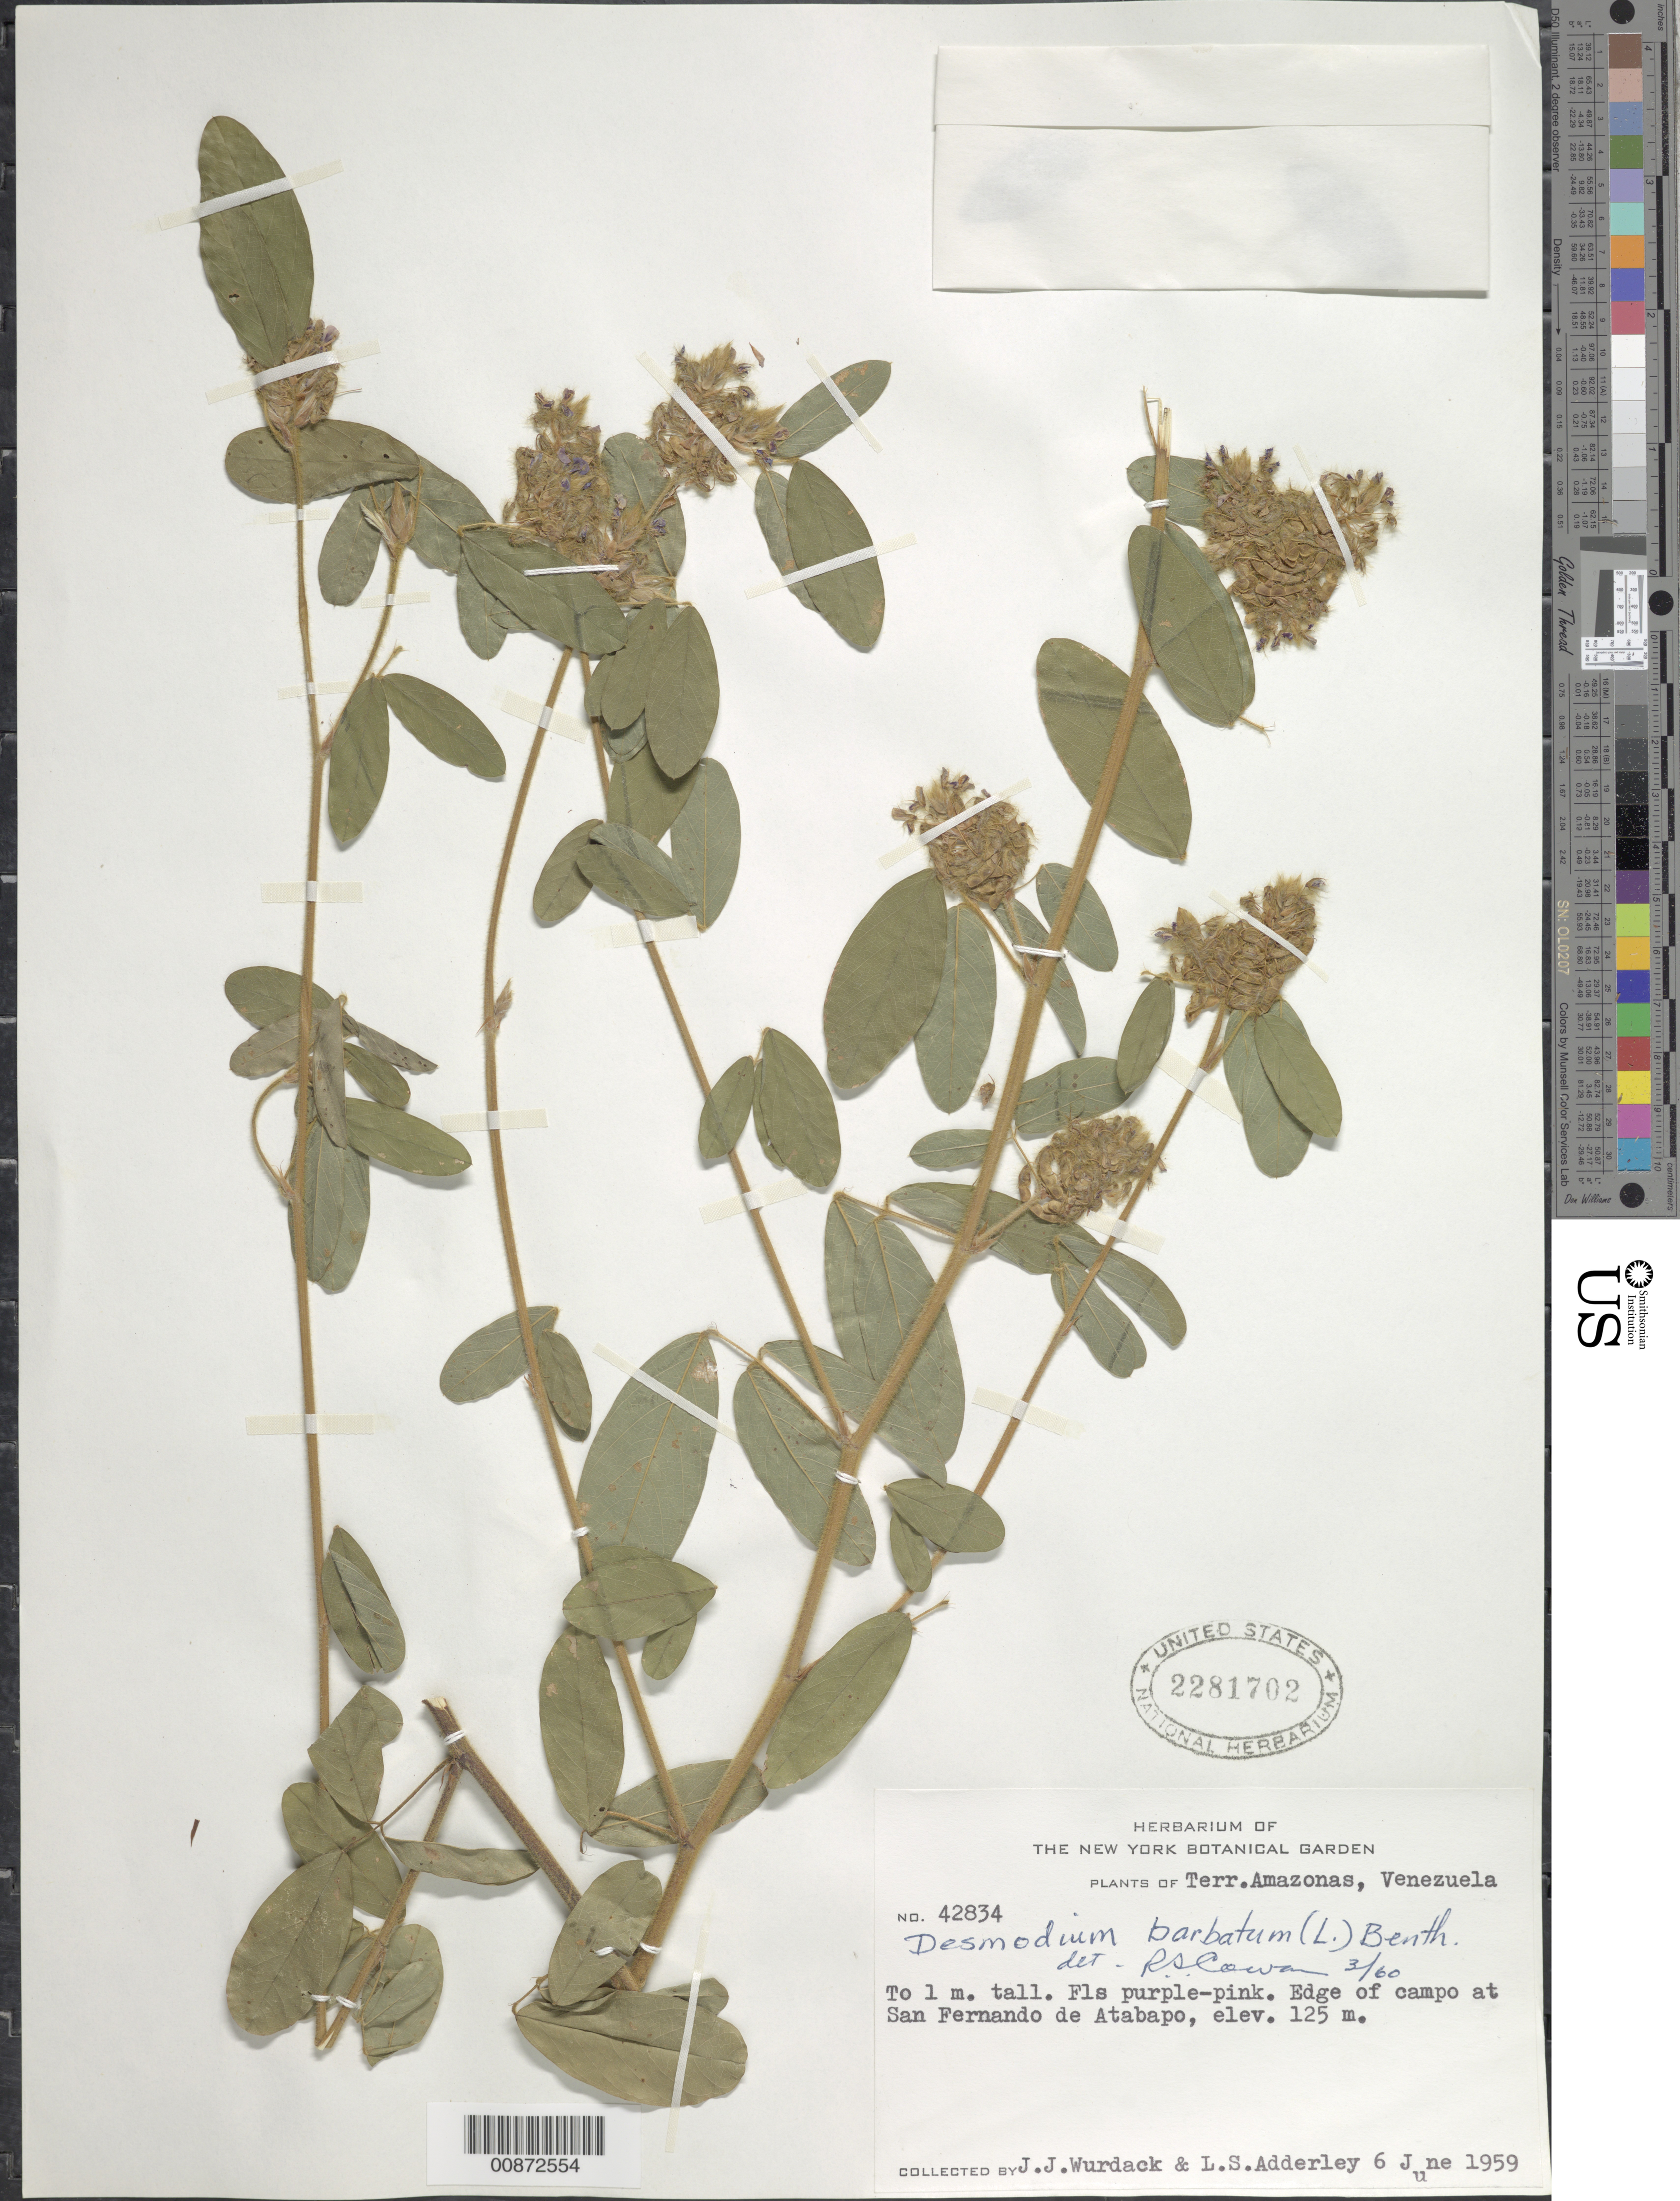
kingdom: Plantae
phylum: Tracheophyta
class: Magnoliopsida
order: Fabales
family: Fabaceae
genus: Grona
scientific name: Grona barbata var. barbata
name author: (L.) H. Ohashi & K. Ohashi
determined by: Strong, Mark T., (BOT), Smithsonian Institution - National Museum of Natural History (UNITED STATES)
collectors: J. J. Wurdack & L. S. Adderley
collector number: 42834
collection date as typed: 6-Jun-59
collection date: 1959-06-06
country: Venezuela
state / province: Amazonas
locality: Río Atabapo, San Fernando de Atabapo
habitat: Edge of camp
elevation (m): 125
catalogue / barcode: US 2281702